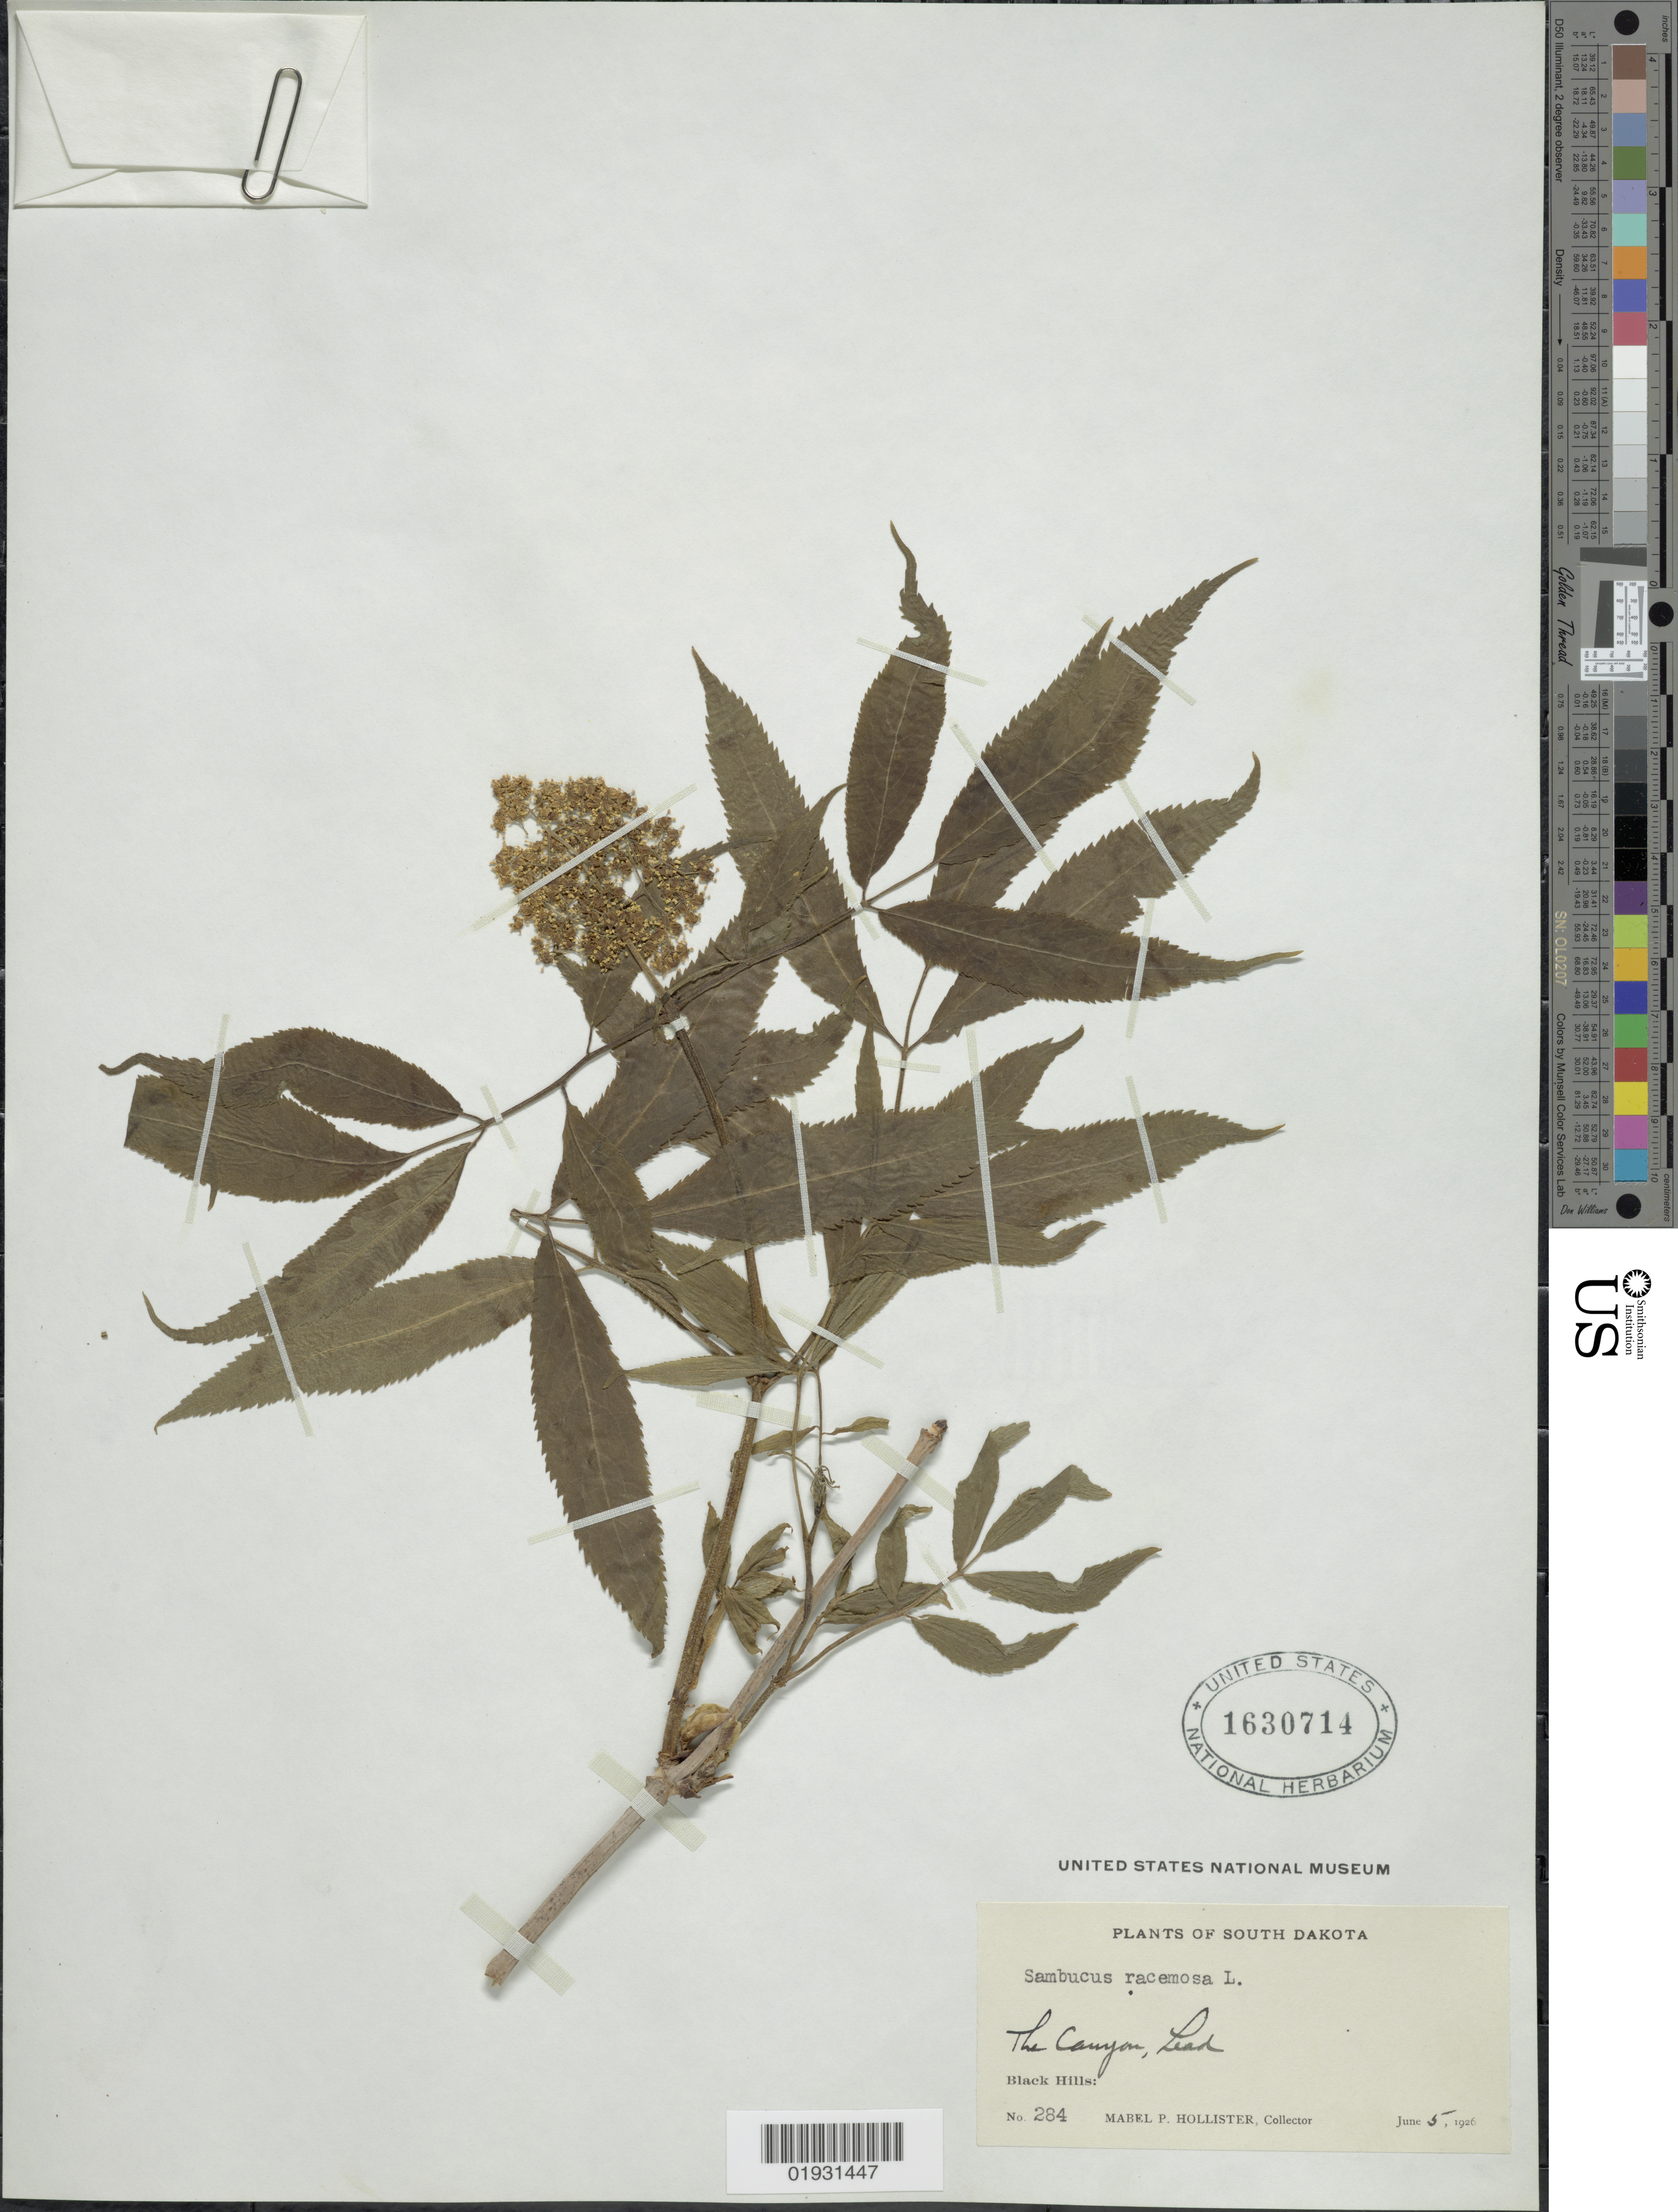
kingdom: Plantae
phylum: Tracheophyta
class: Magnoliopsida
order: Dipsacales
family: Viburnaceae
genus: Sambucus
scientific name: Sambucus racemosa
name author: L.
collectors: M. Hollister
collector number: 284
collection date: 1926-06-05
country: United States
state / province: South Dakota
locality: The Canyon, Lead. Black Hills.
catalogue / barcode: US 1630714